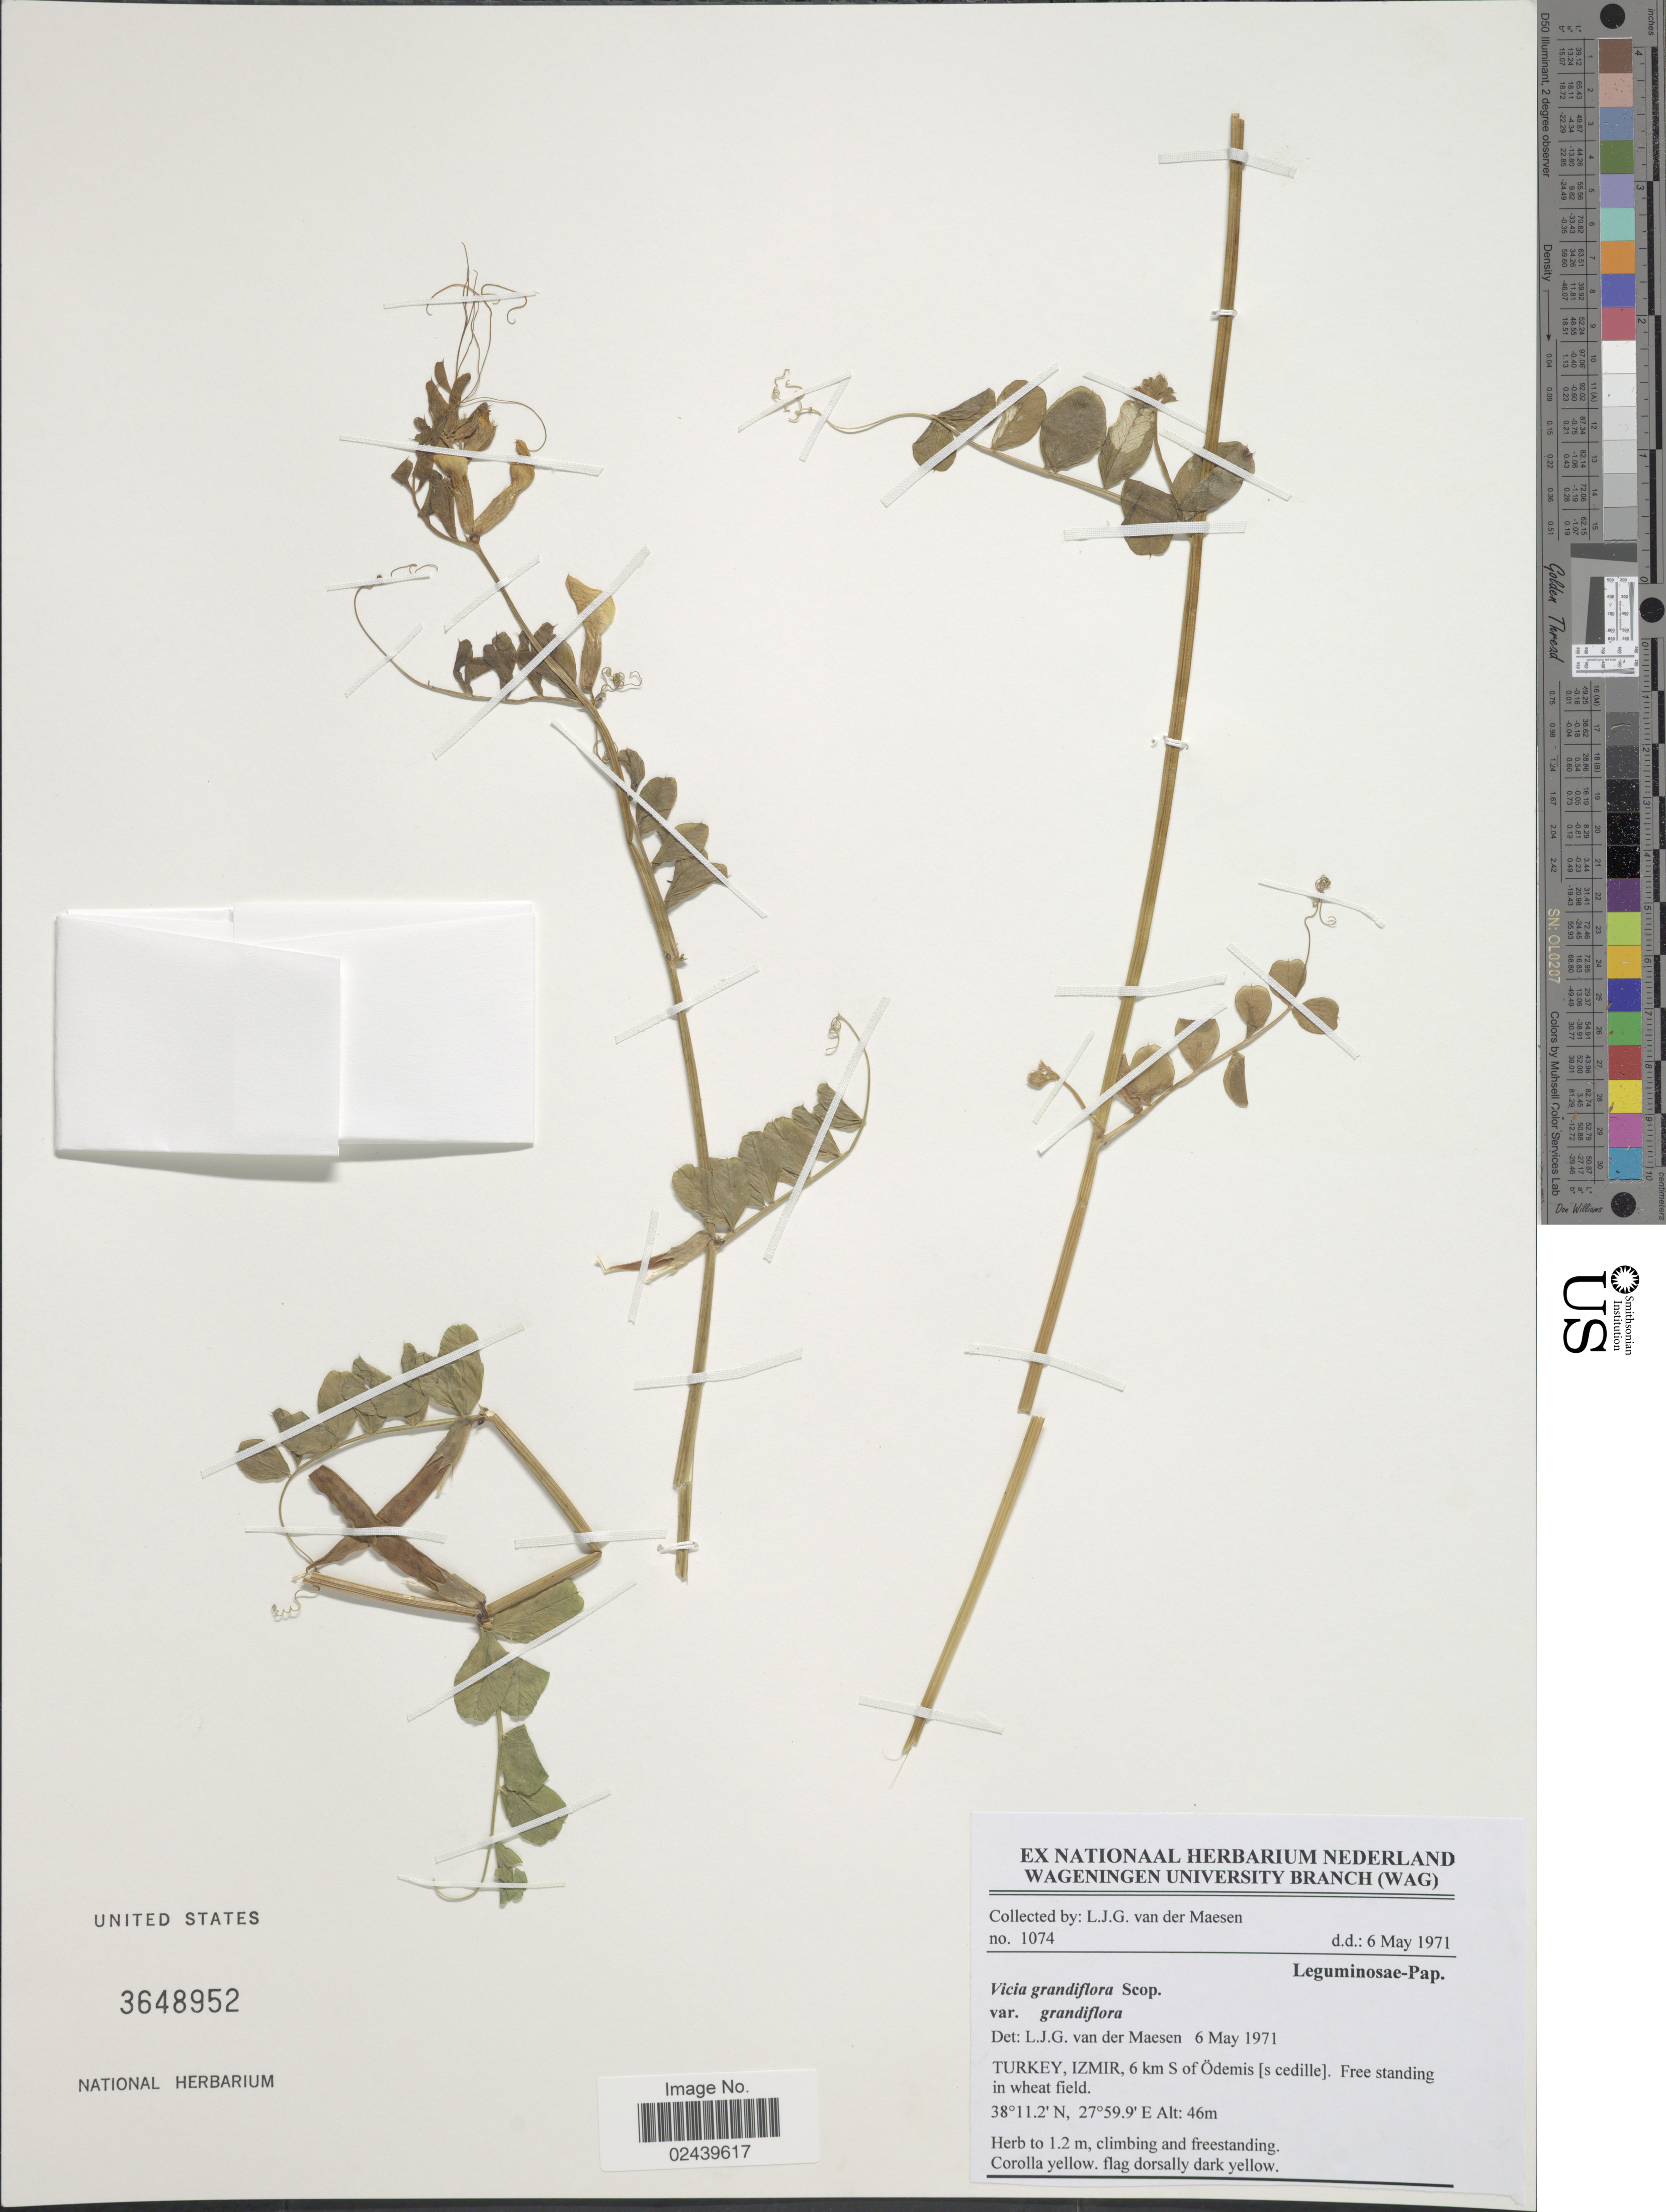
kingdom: Plantae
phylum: Tracheophyta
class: Magnoliopsida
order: Fabales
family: Fabaceae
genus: Vicia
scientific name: Vicia grandiflora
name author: Scop.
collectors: L. van der Maesen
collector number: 1074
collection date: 1971-05-06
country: Turkey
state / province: Izmir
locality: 6 km of Odemis [s cedille]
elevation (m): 46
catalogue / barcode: US 3648952